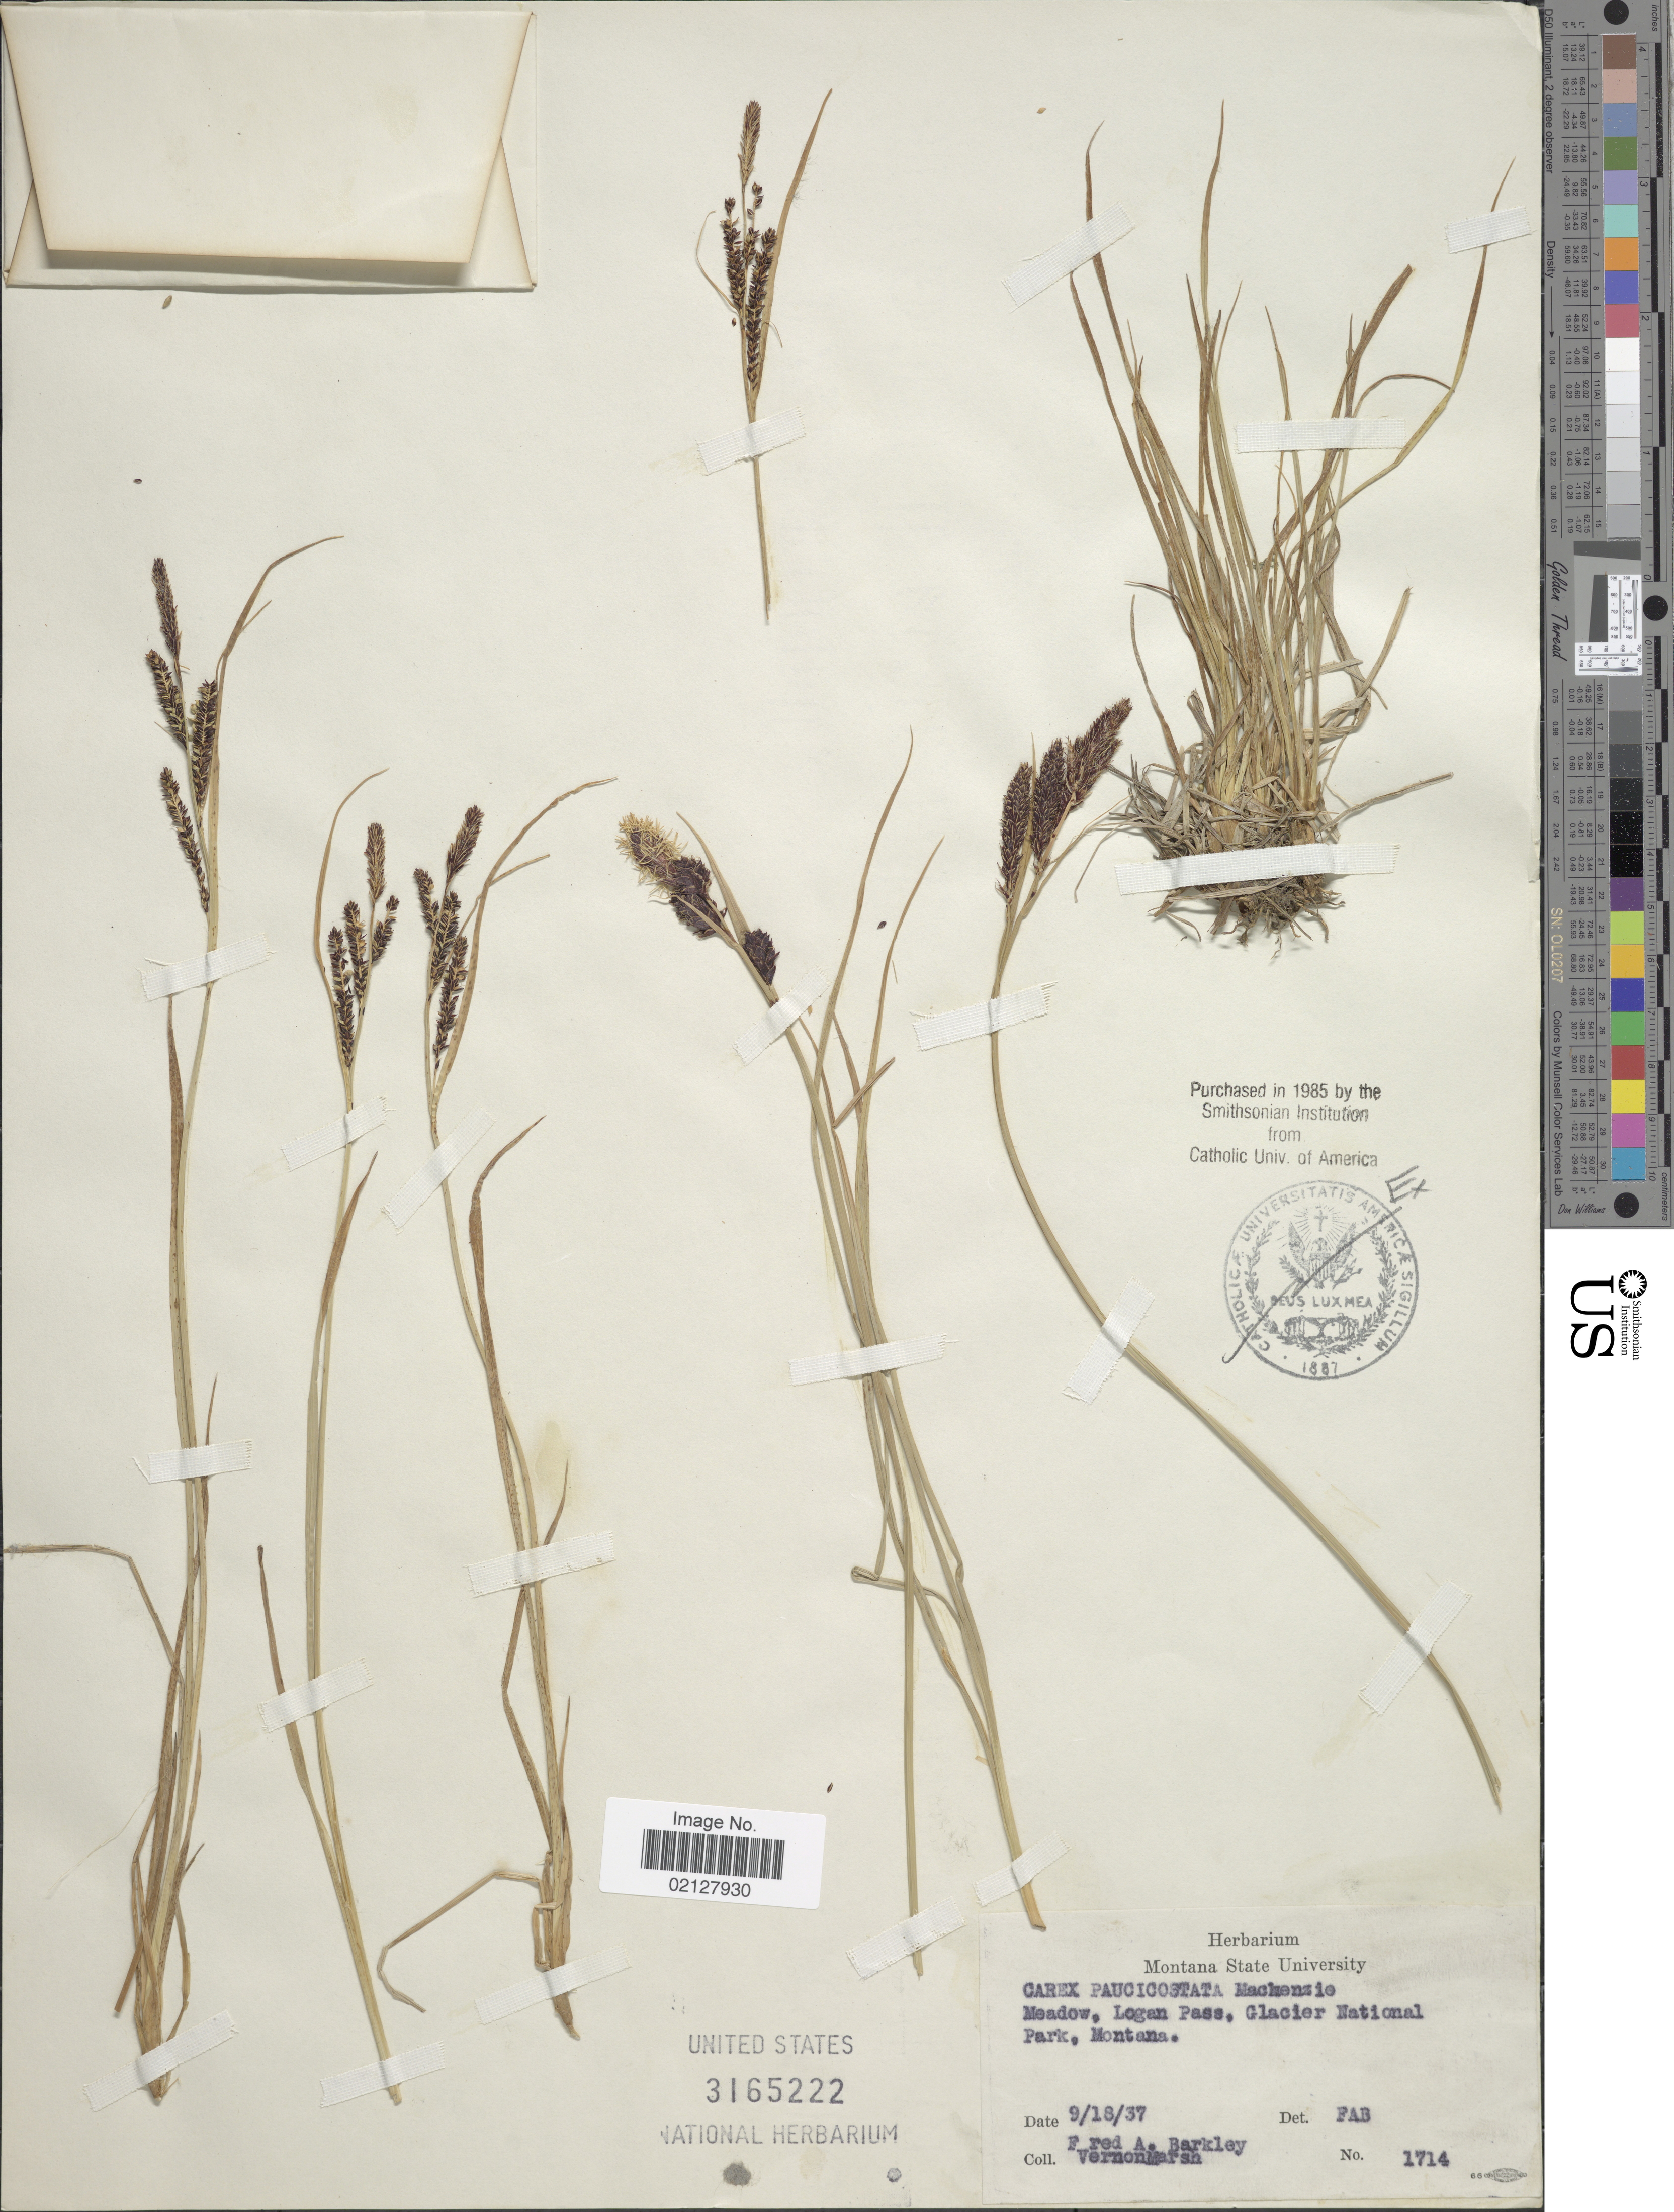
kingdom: Plantae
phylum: Tracheophyta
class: Liliopsida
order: Poales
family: Cyperaceae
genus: Carex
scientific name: Carex spectabilis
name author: Dewey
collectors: F. A. Barkley & V. L. Marsh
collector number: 1714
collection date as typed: Transcribed d/m/y: 18/9/37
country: United States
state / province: Montana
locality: Meadow, Logan Pass, Glacier National Park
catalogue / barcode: US 3165222